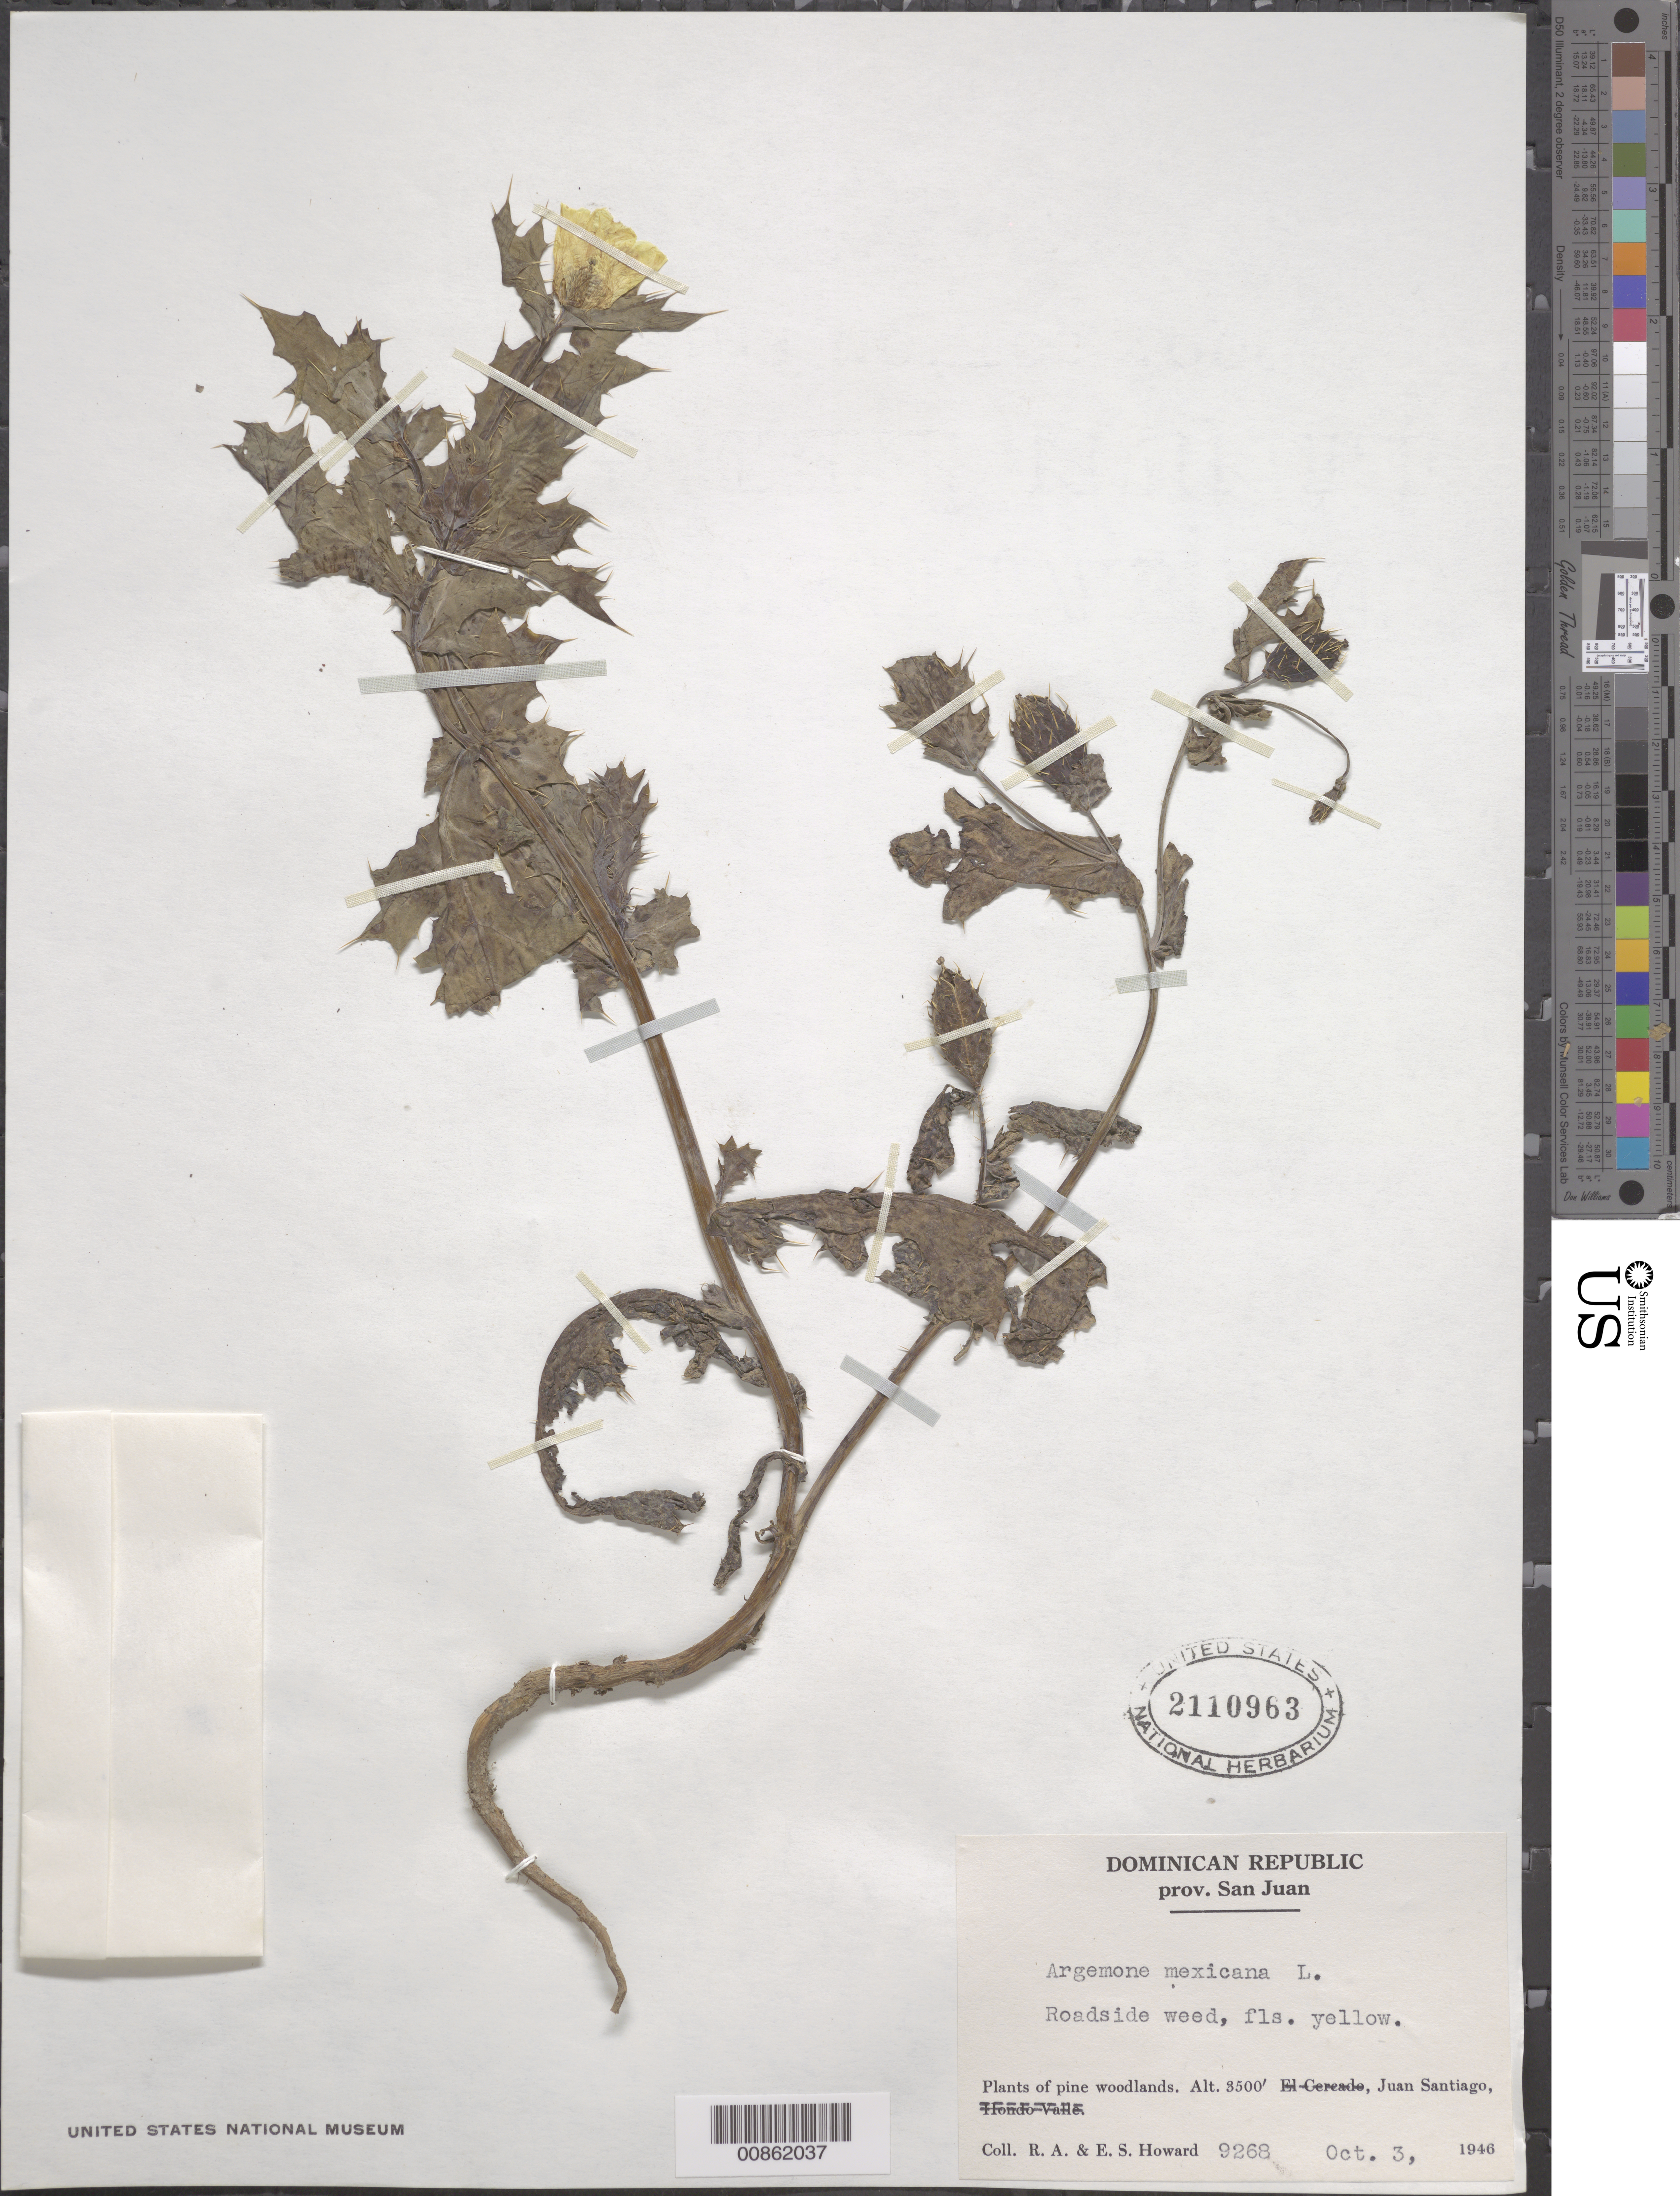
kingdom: Plantae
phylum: Tracheophyta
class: Magnoliopsida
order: Ranunculales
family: Papaveraceae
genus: Argemone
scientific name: Argemone mexicana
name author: L.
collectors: R. A. Howard & E. S. Howard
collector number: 9268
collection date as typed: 03 Oct 1946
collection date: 1946-10-03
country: Dominican Republic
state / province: San Juan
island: Hispaniola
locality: Juan Santiago.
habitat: Roadside weed. Plants of pine woodlands.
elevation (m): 1067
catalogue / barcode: US 2110963